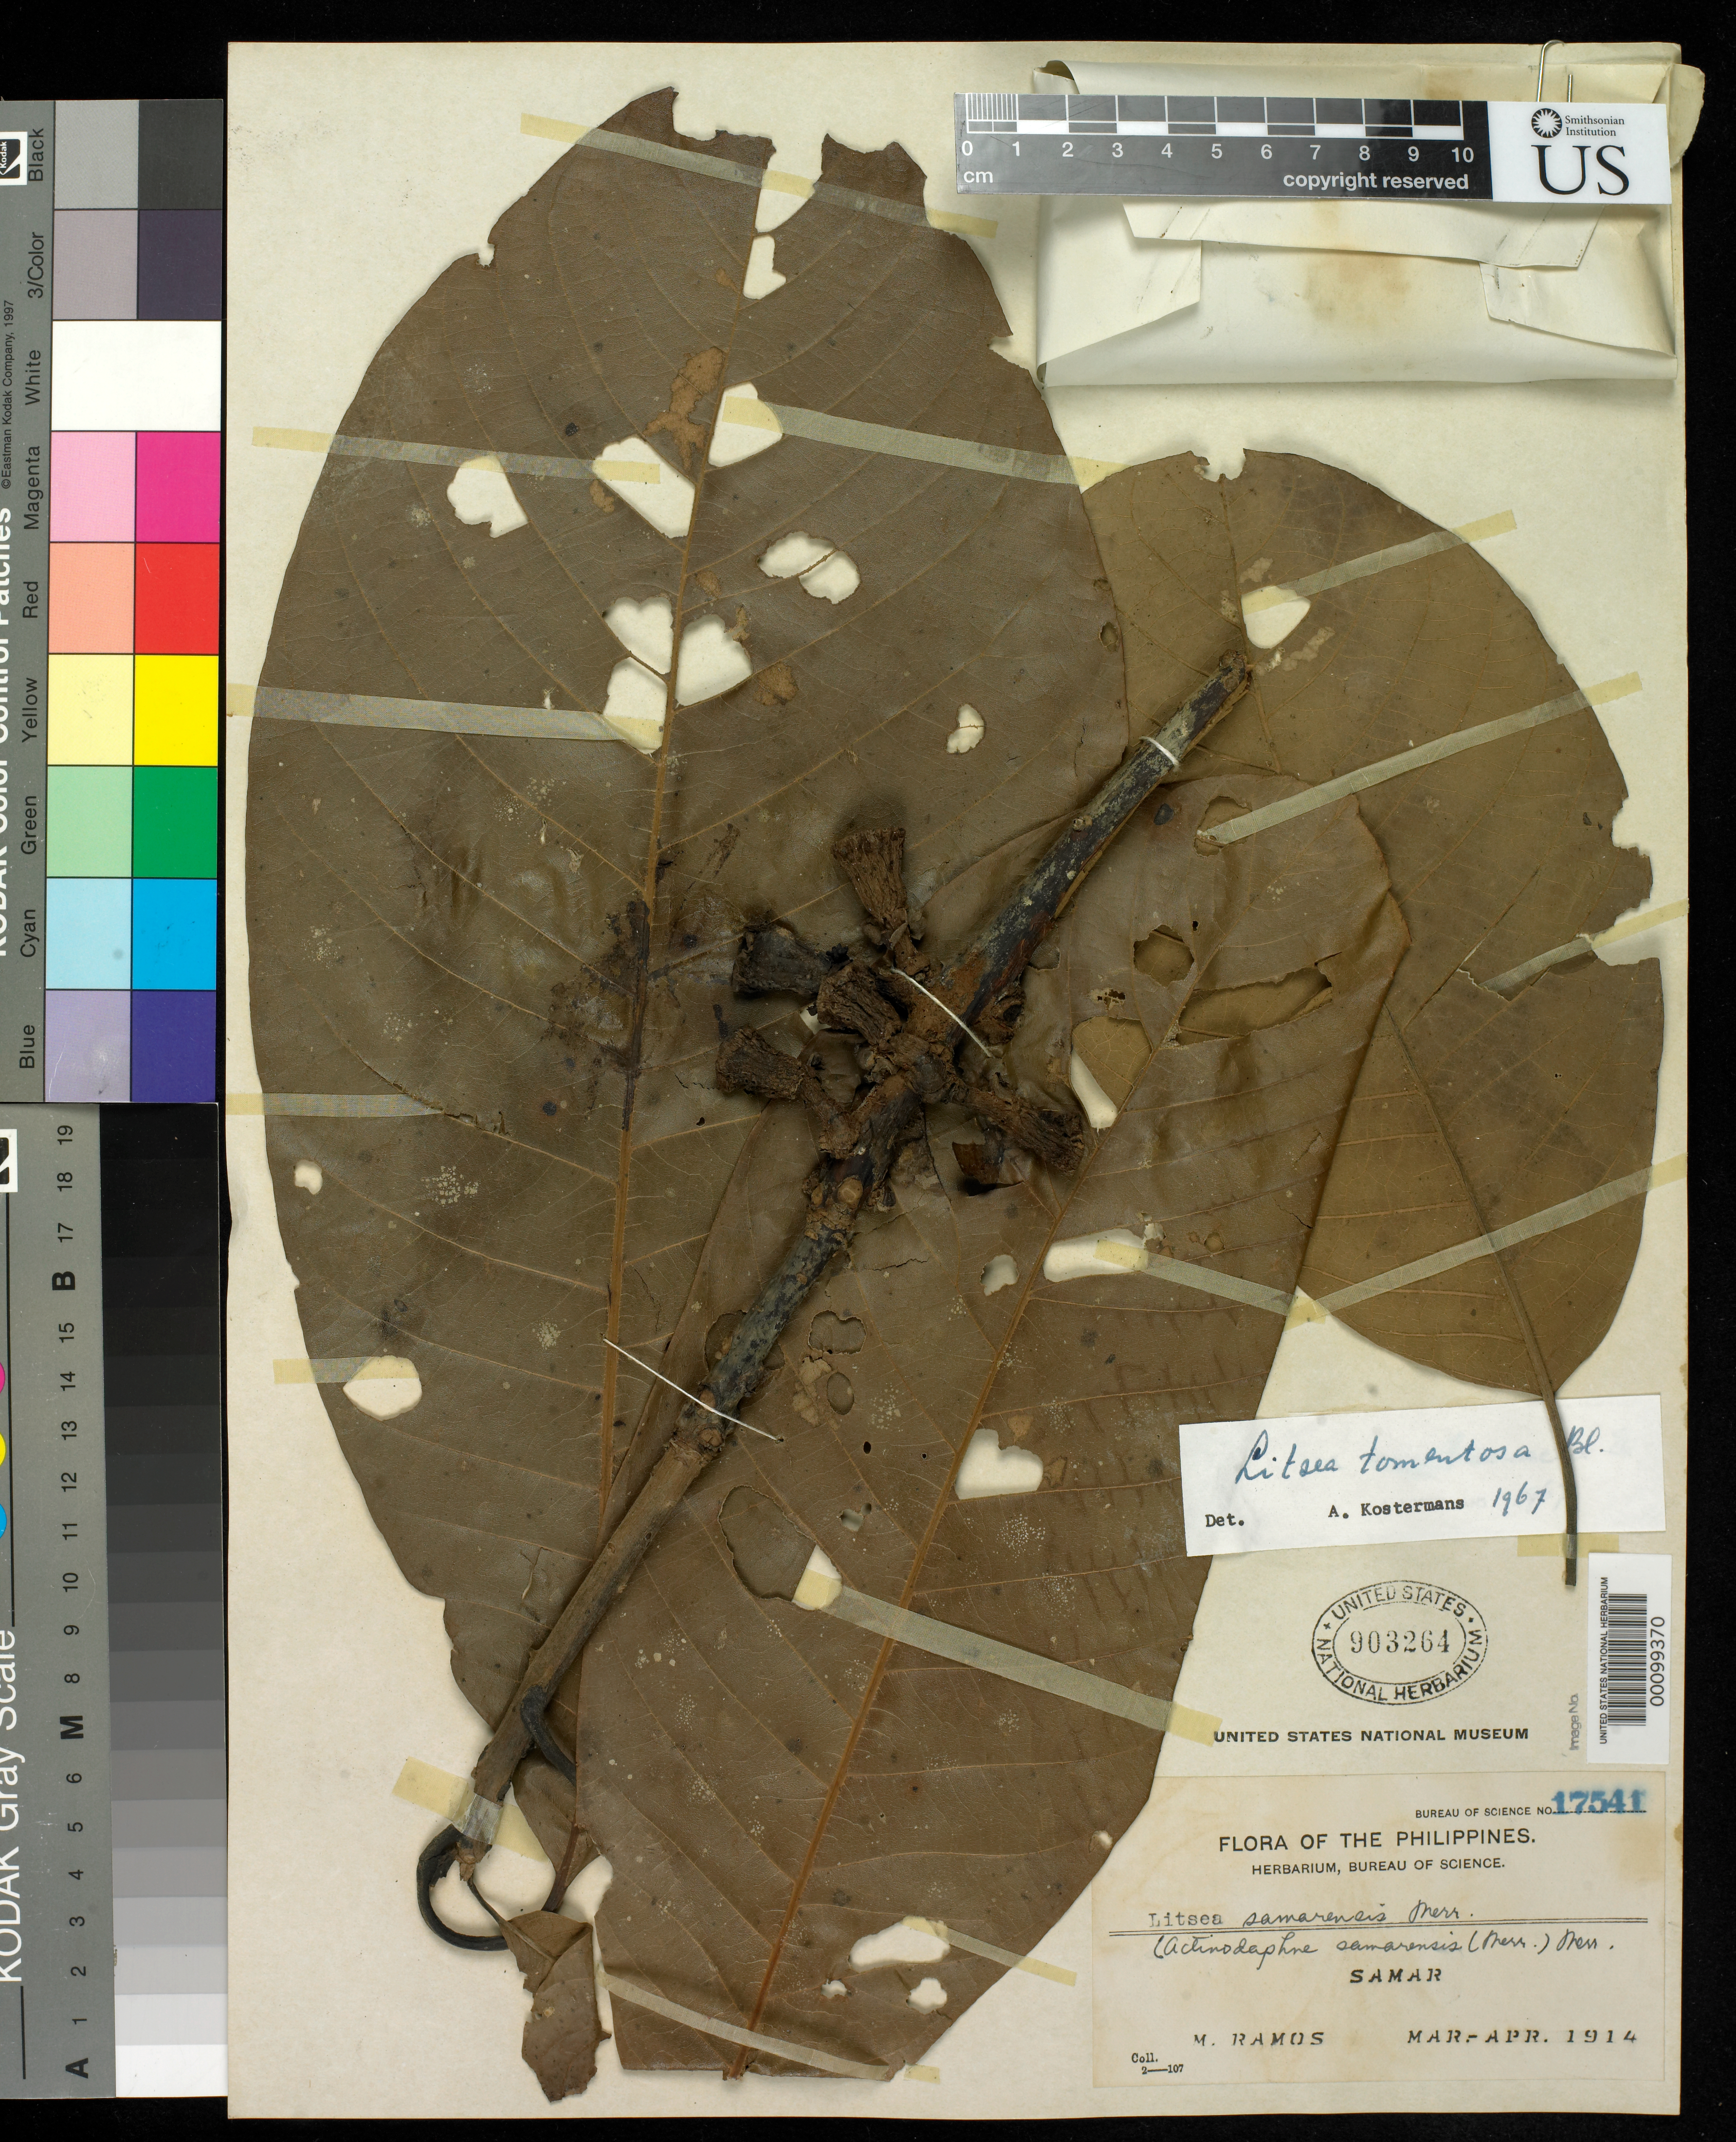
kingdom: Plantae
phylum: Tracheophyta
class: Magnoliopsida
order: Laurales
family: Lauraceae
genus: Litsea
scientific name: Litsea samarensis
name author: Merr.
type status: Isotype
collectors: M. Ramos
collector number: Bur. Sci. 17541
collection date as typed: Mar 1914 to -- Apr 1914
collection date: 1914-03/1914-04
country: Philippines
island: Samar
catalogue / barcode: US 903264